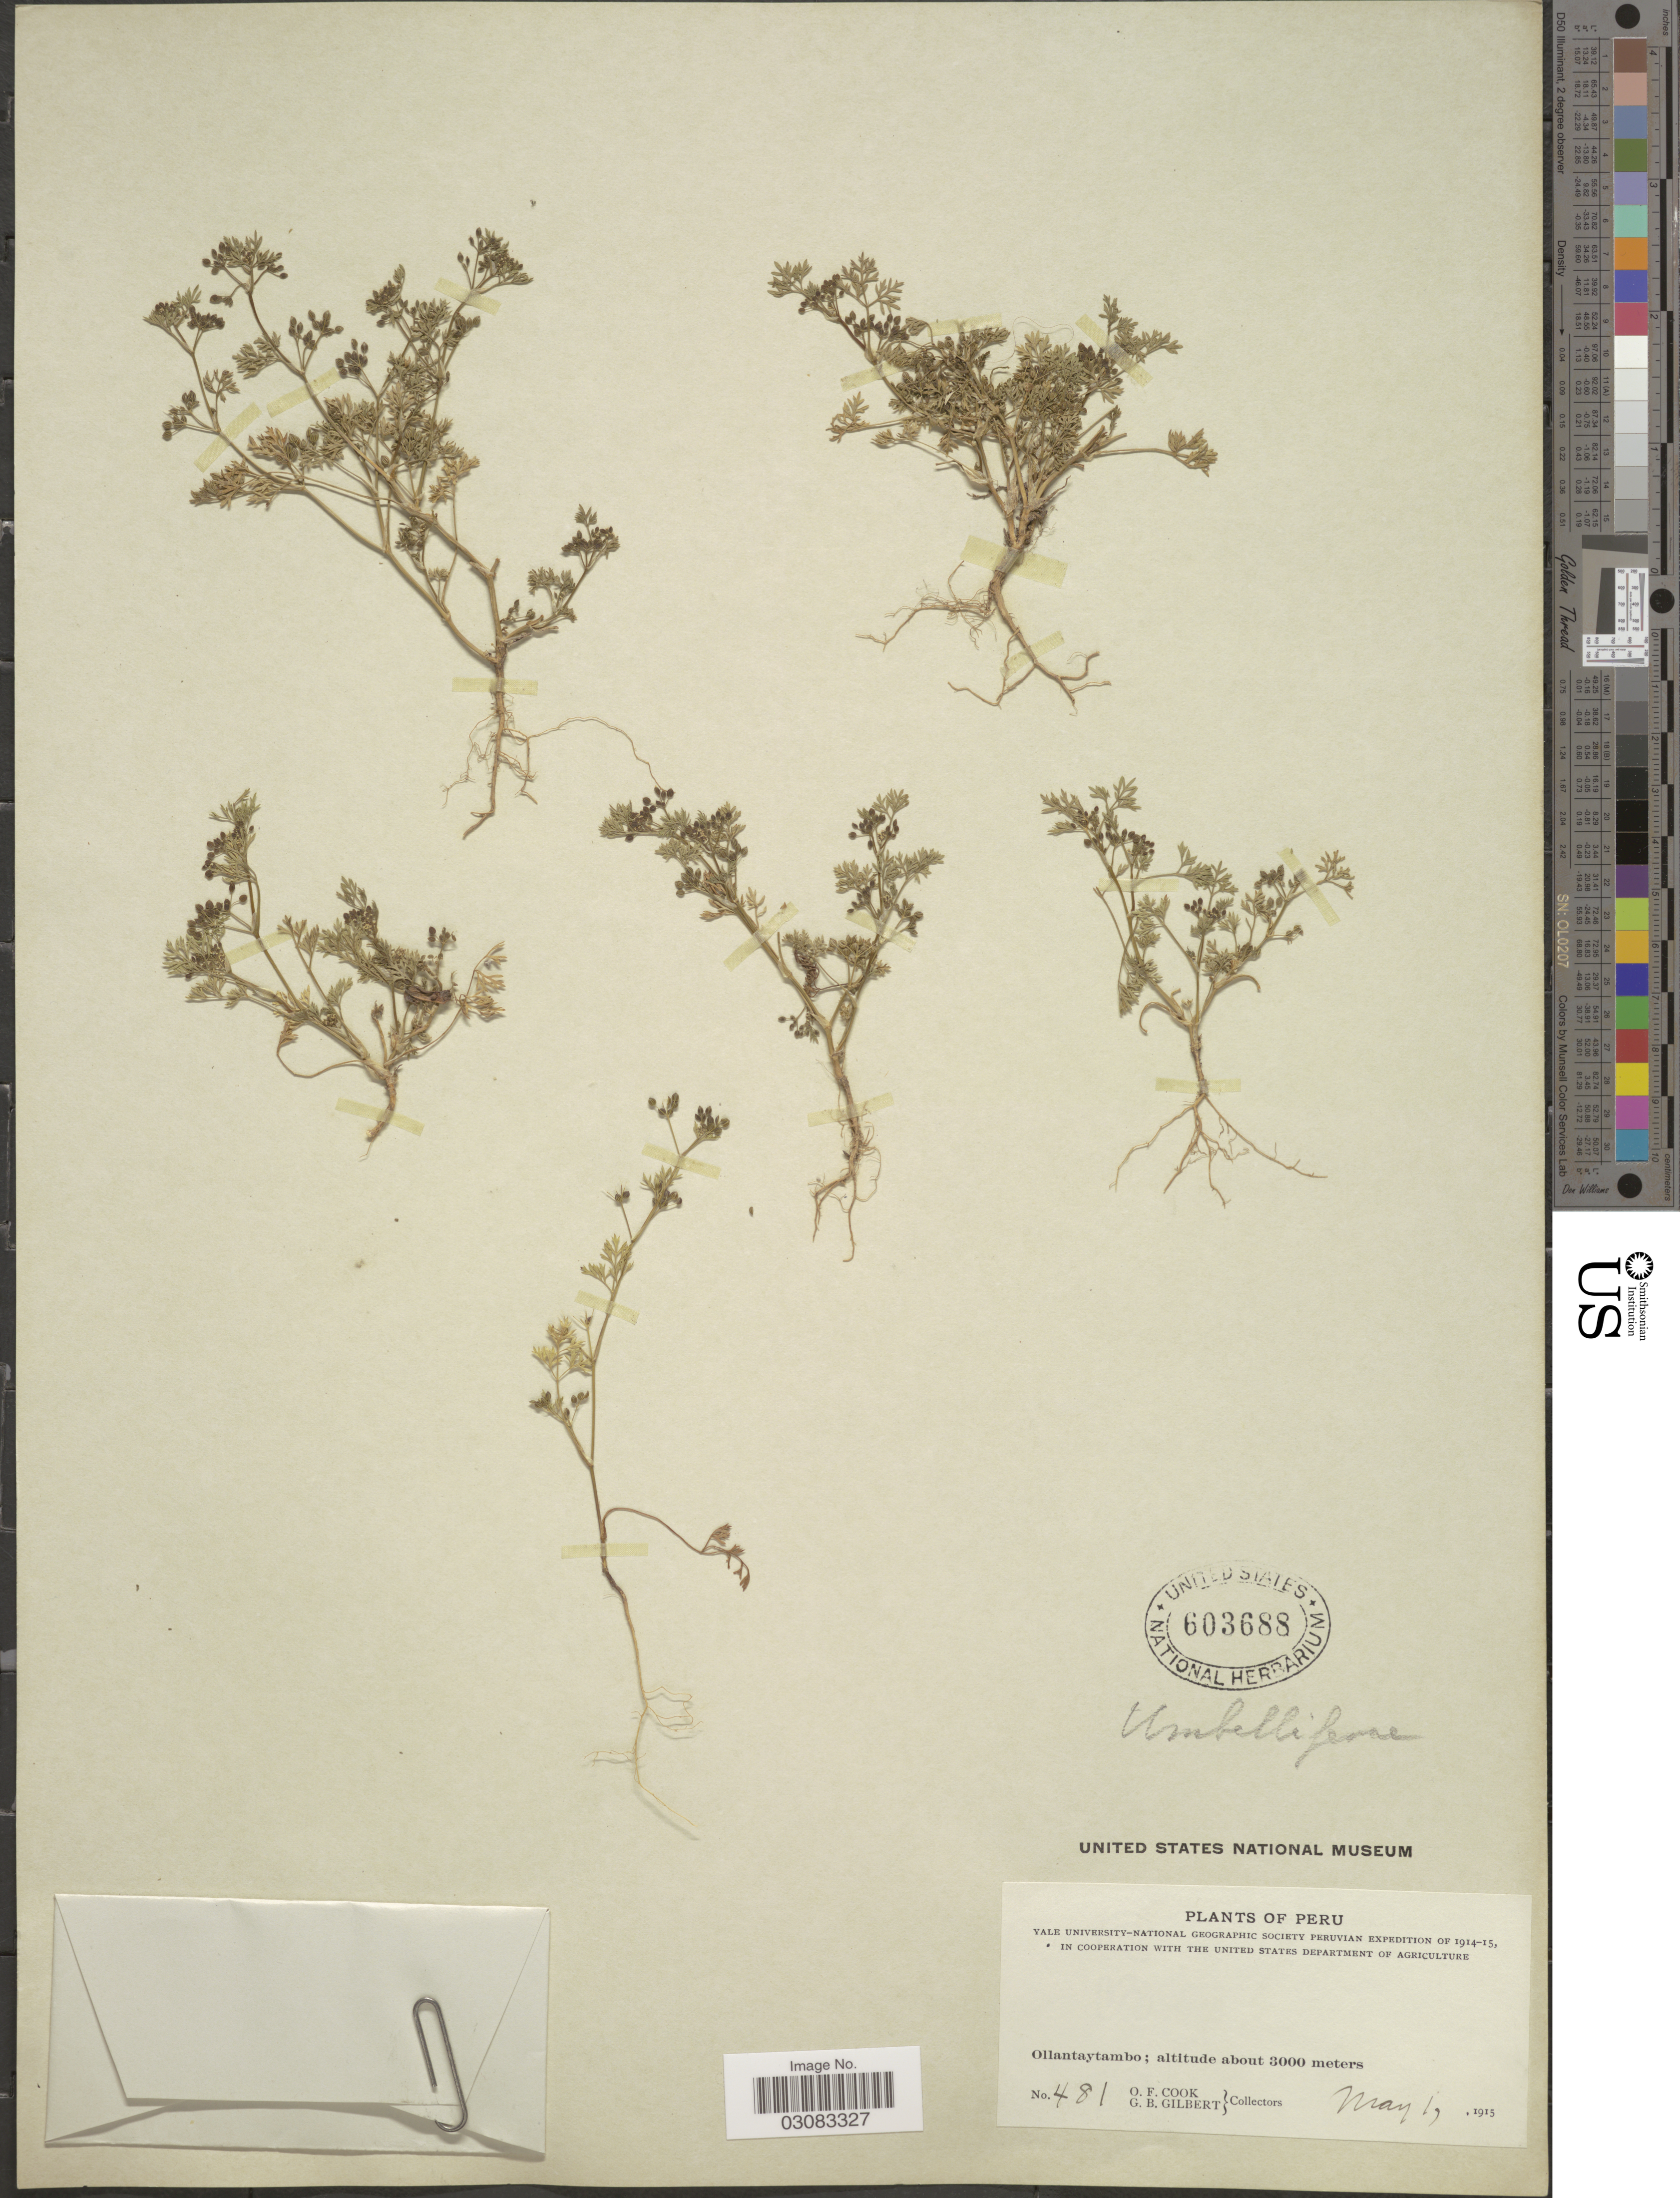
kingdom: Plantae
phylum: Tracheophyta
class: Magnoliopsida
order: Apiales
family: Apiaceae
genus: Cyclospermum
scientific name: Cyclospermum sp.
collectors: O. F. Cook & G. B. Gilbert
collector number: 481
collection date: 1915-05-01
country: Peru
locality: Ollantaytambo.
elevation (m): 3000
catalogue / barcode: US 603688